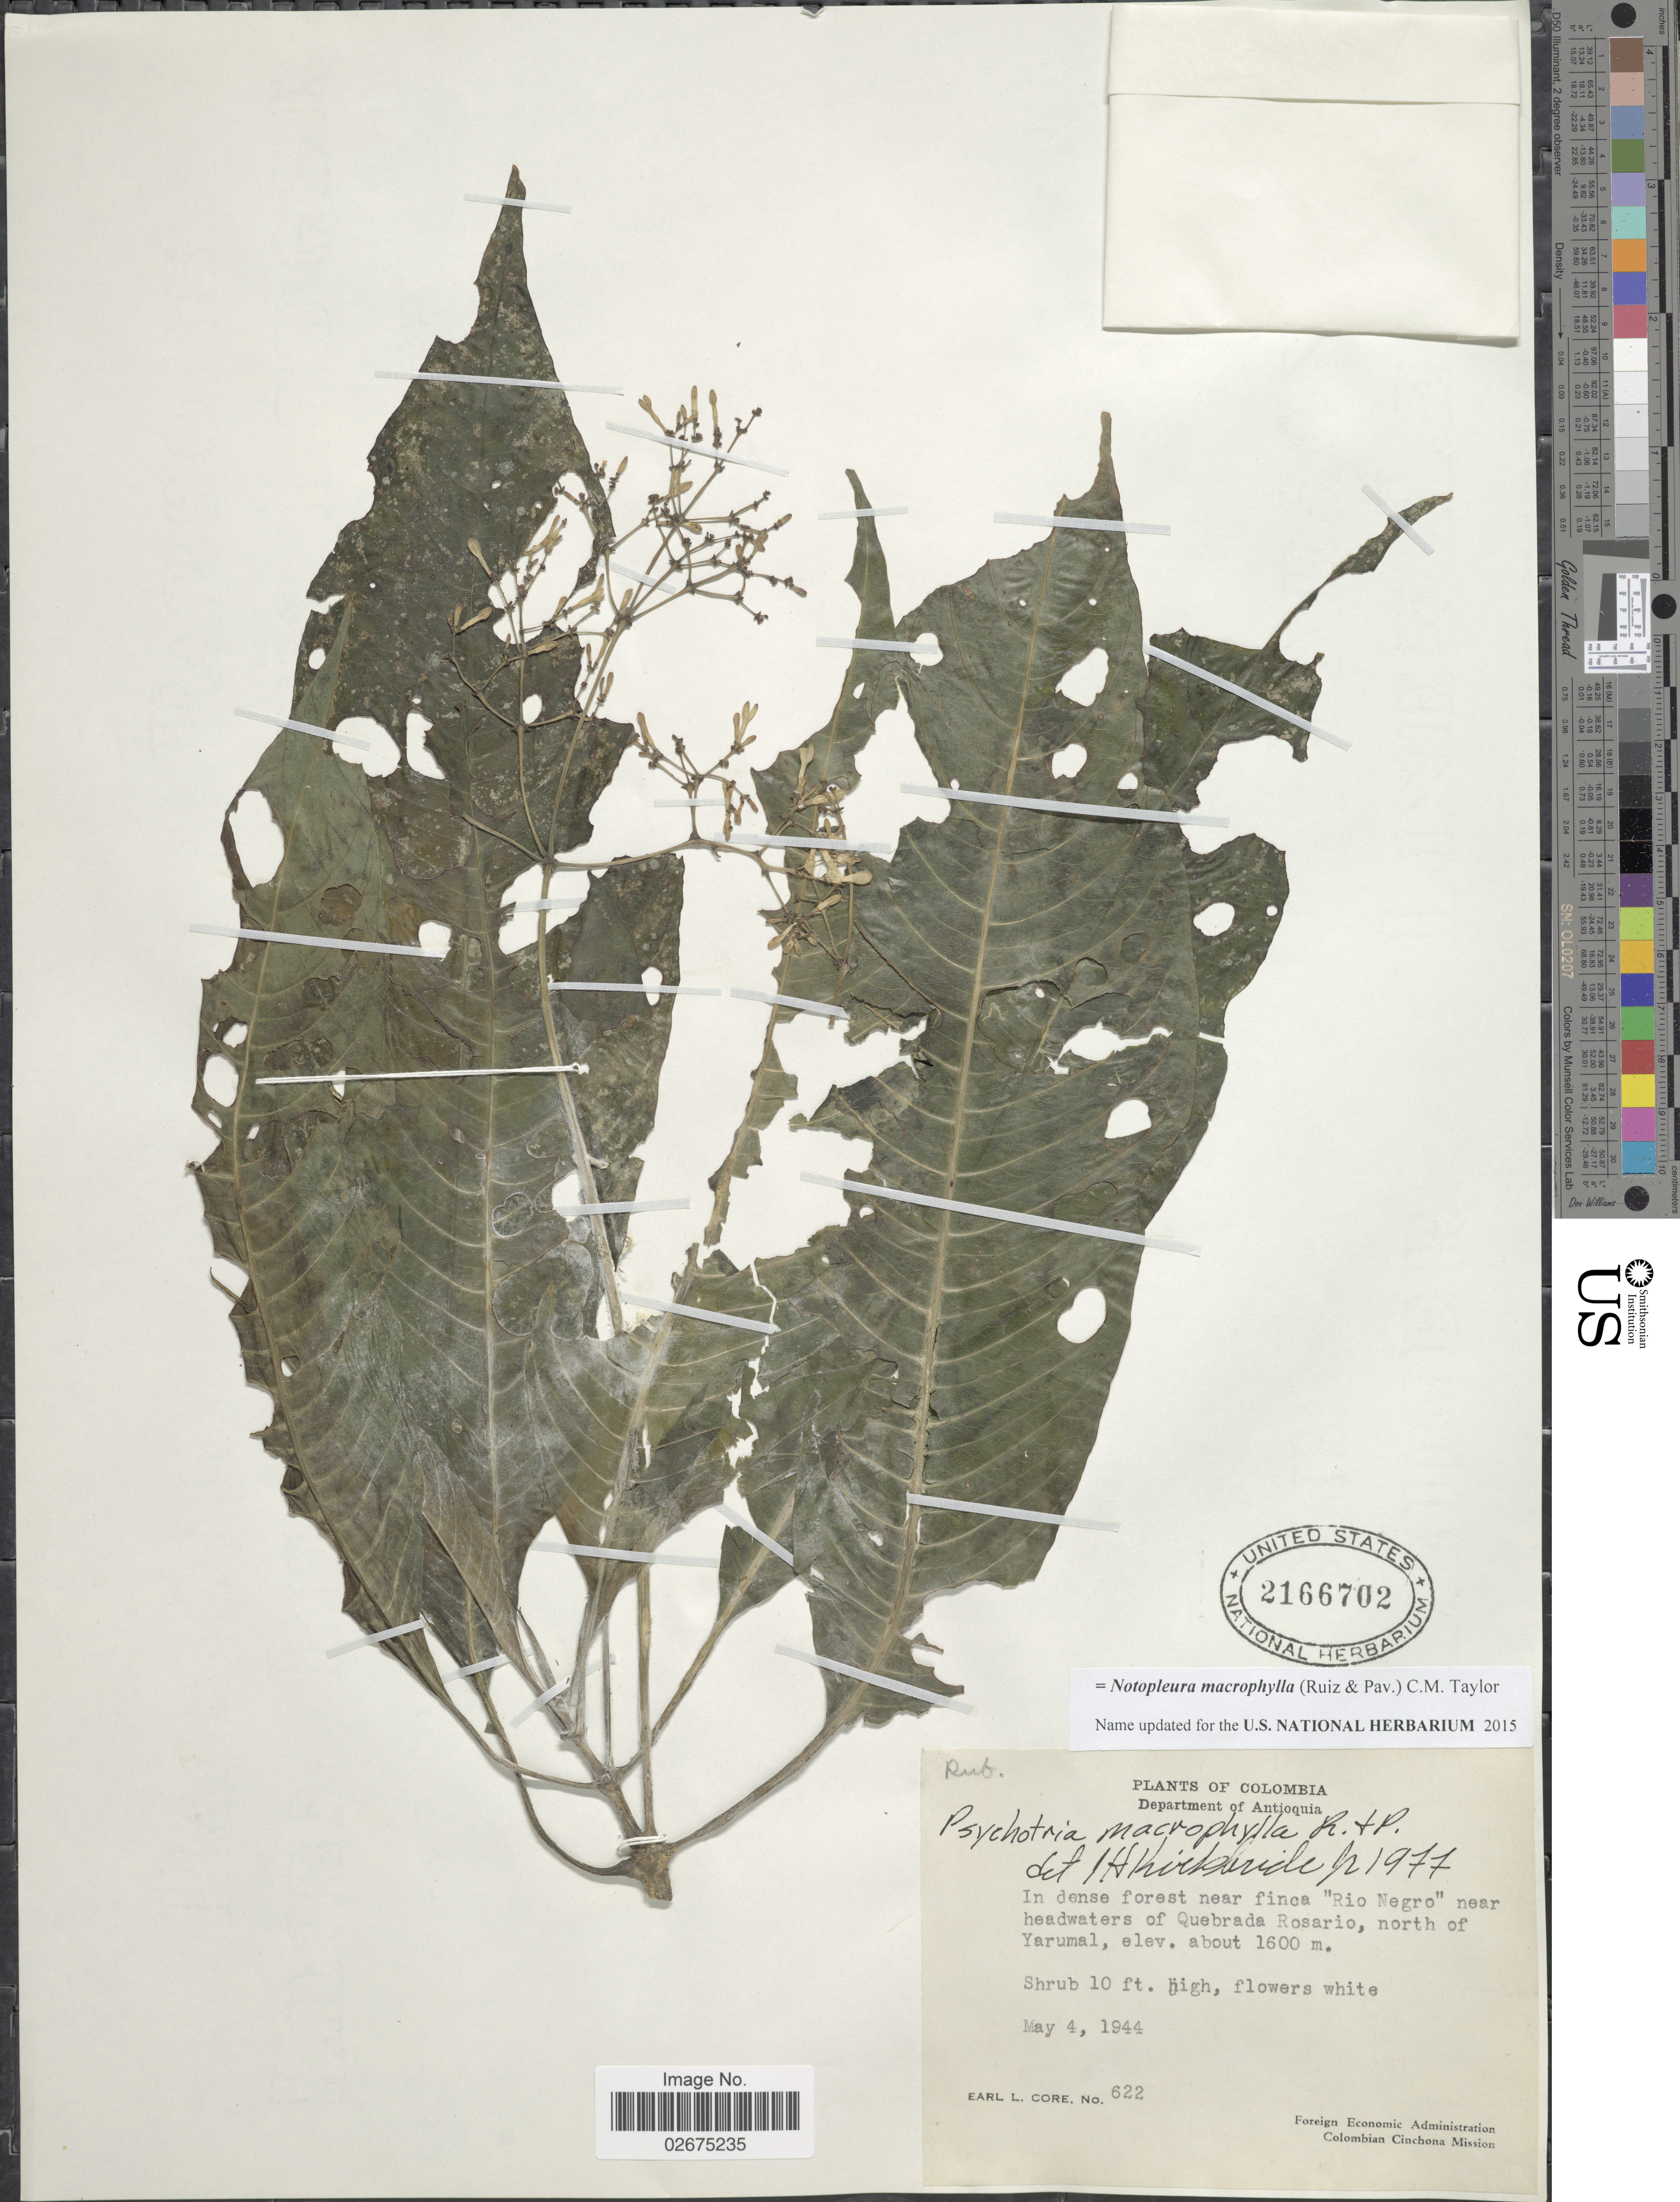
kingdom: Plantae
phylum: Tracheophyta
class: Magnoliopsida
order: Gentianales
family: Rubiaceae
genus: Notopleura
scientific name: Notopleura macrophylla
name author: (Ruiz & Pav.) C.M. Taylor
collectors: E. L. Core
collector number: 622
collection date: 1944-05-04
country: Colombia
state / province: Antioquia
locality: Department of Antioquia, In dense forest near finca 'Rio Negro' near headwaters of Quebrada Rosario, north of Yarumal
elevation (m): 1600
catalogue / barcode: US 2166702